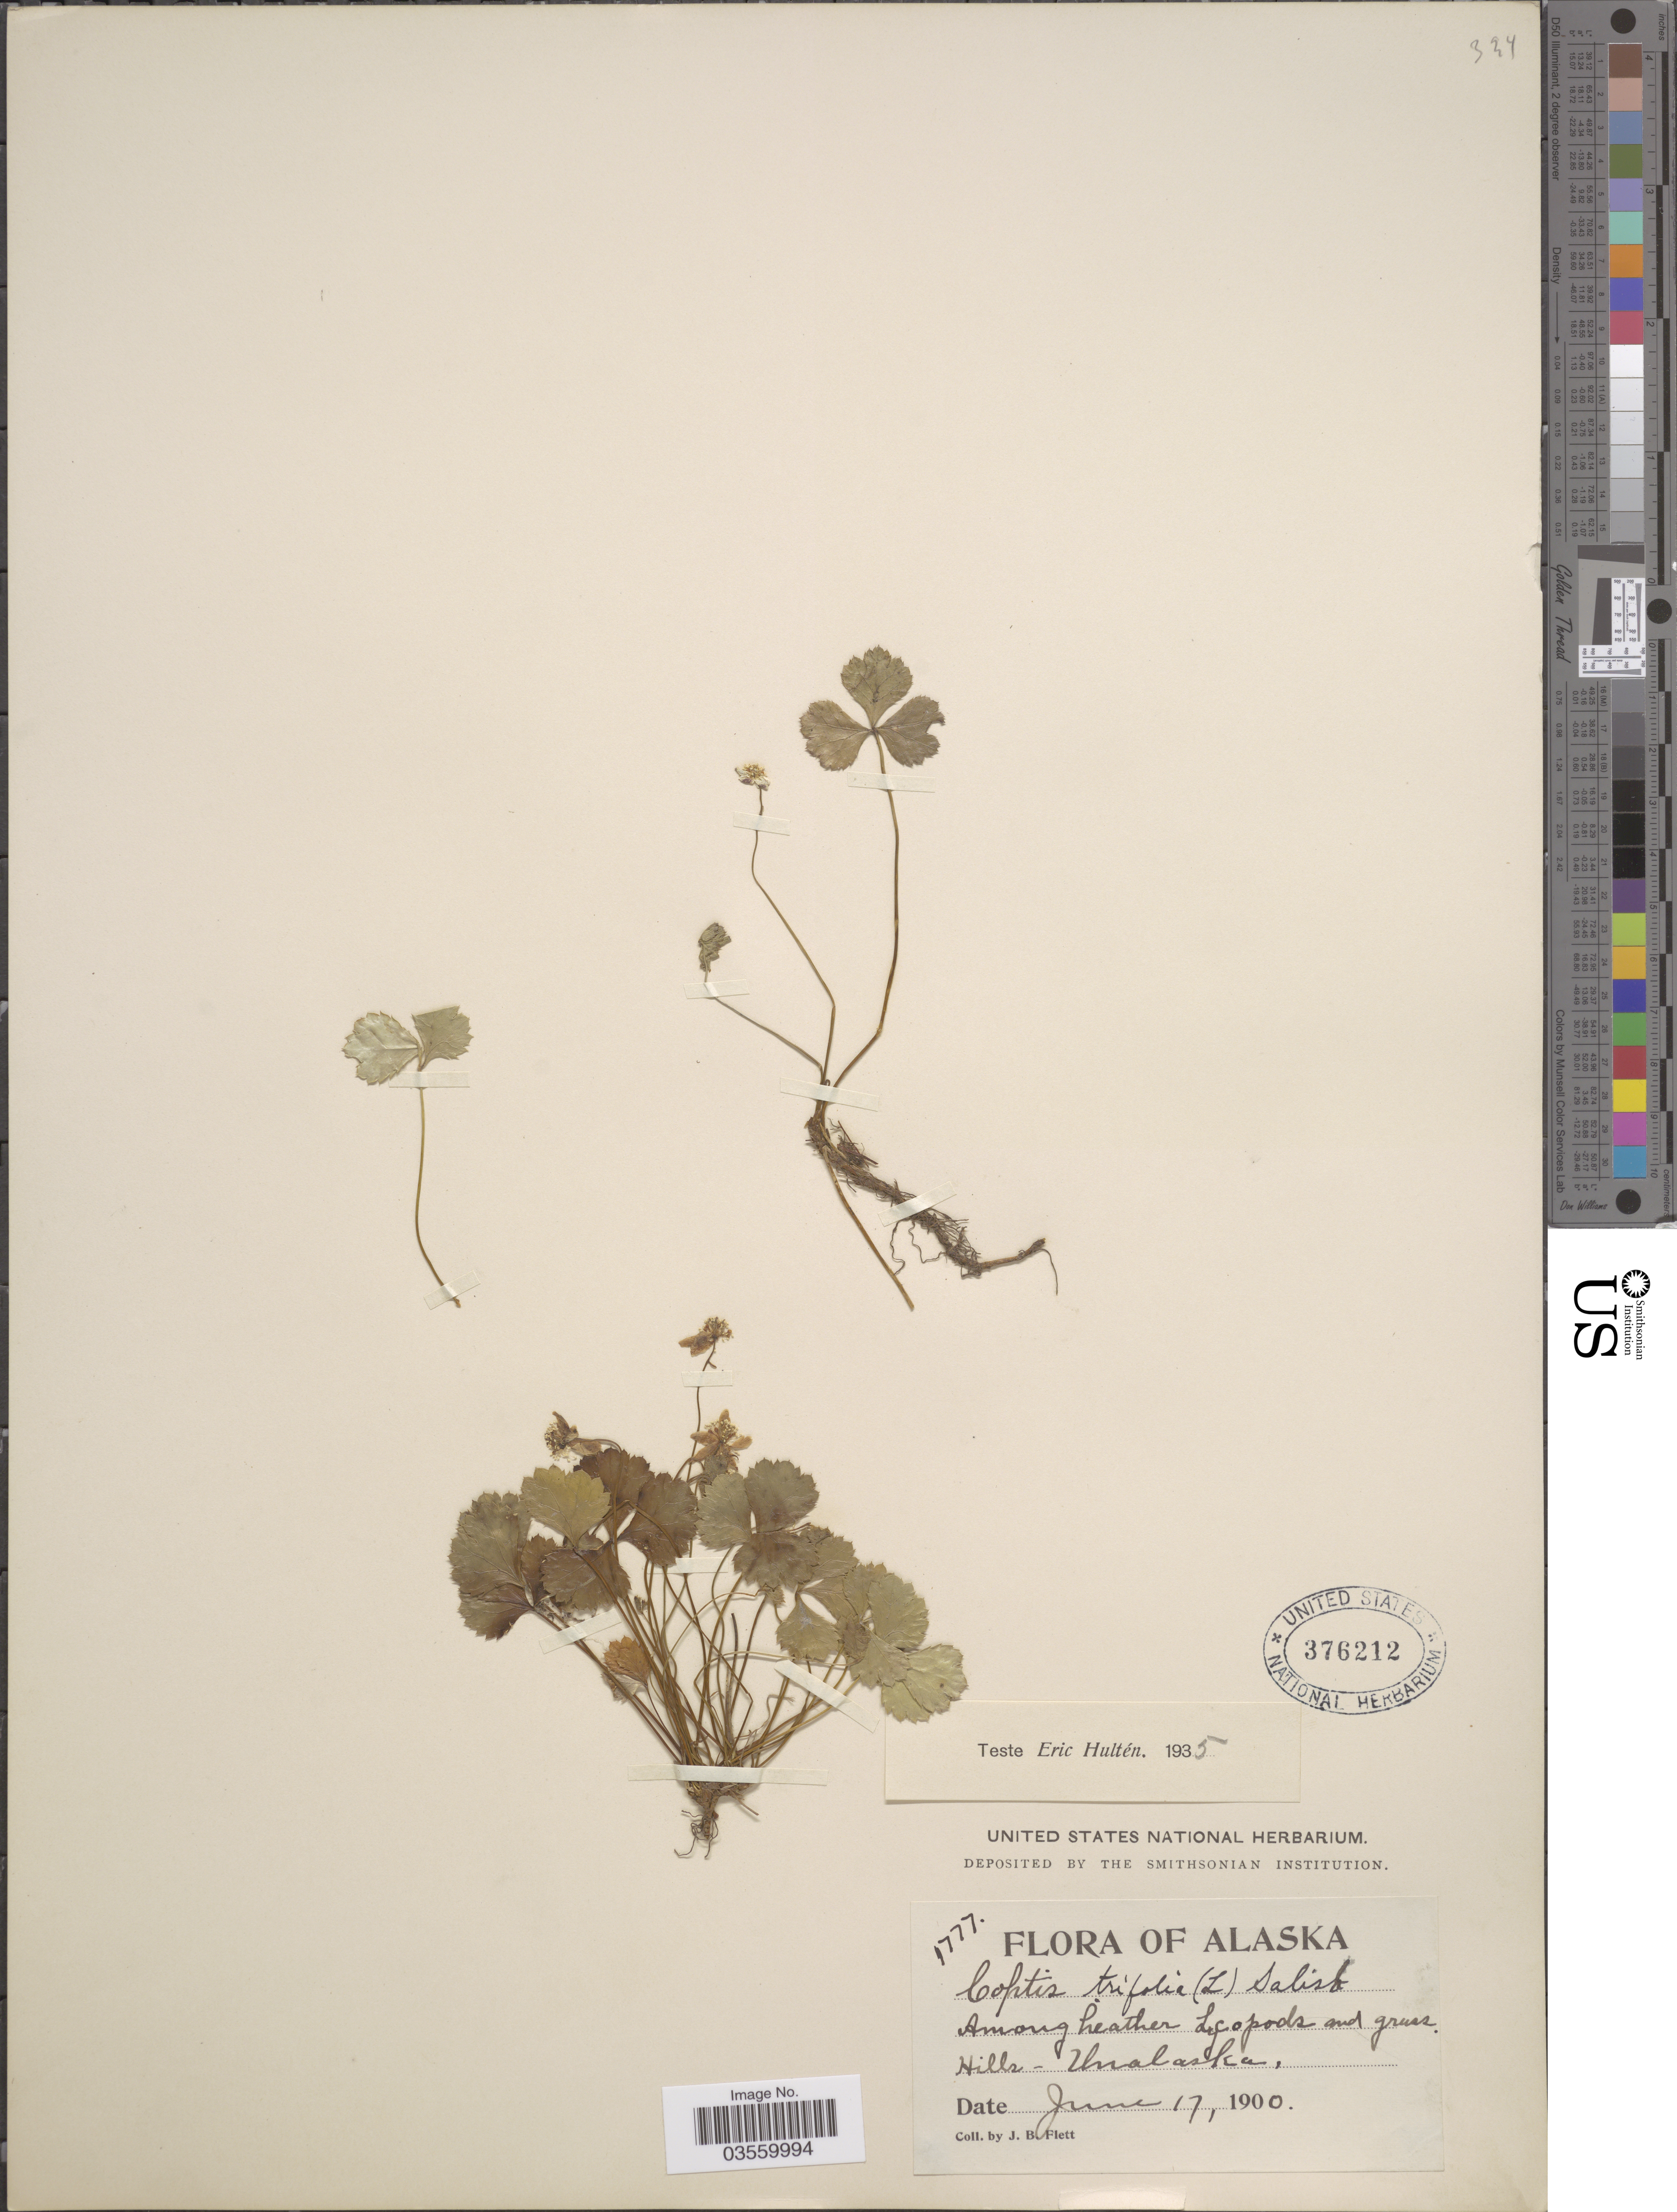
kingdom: Plantae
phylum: Tracheophyta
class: Magnoliopsida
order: Ranunculales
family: Ranunculaceae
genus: Coptis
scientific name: Coptis trifolia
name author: (L.) Salisb.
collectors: J. Flett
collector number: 1777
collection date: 1900-06-17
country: United States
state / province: Alaska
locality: Hills - Unalaska.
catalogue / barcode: US 376212